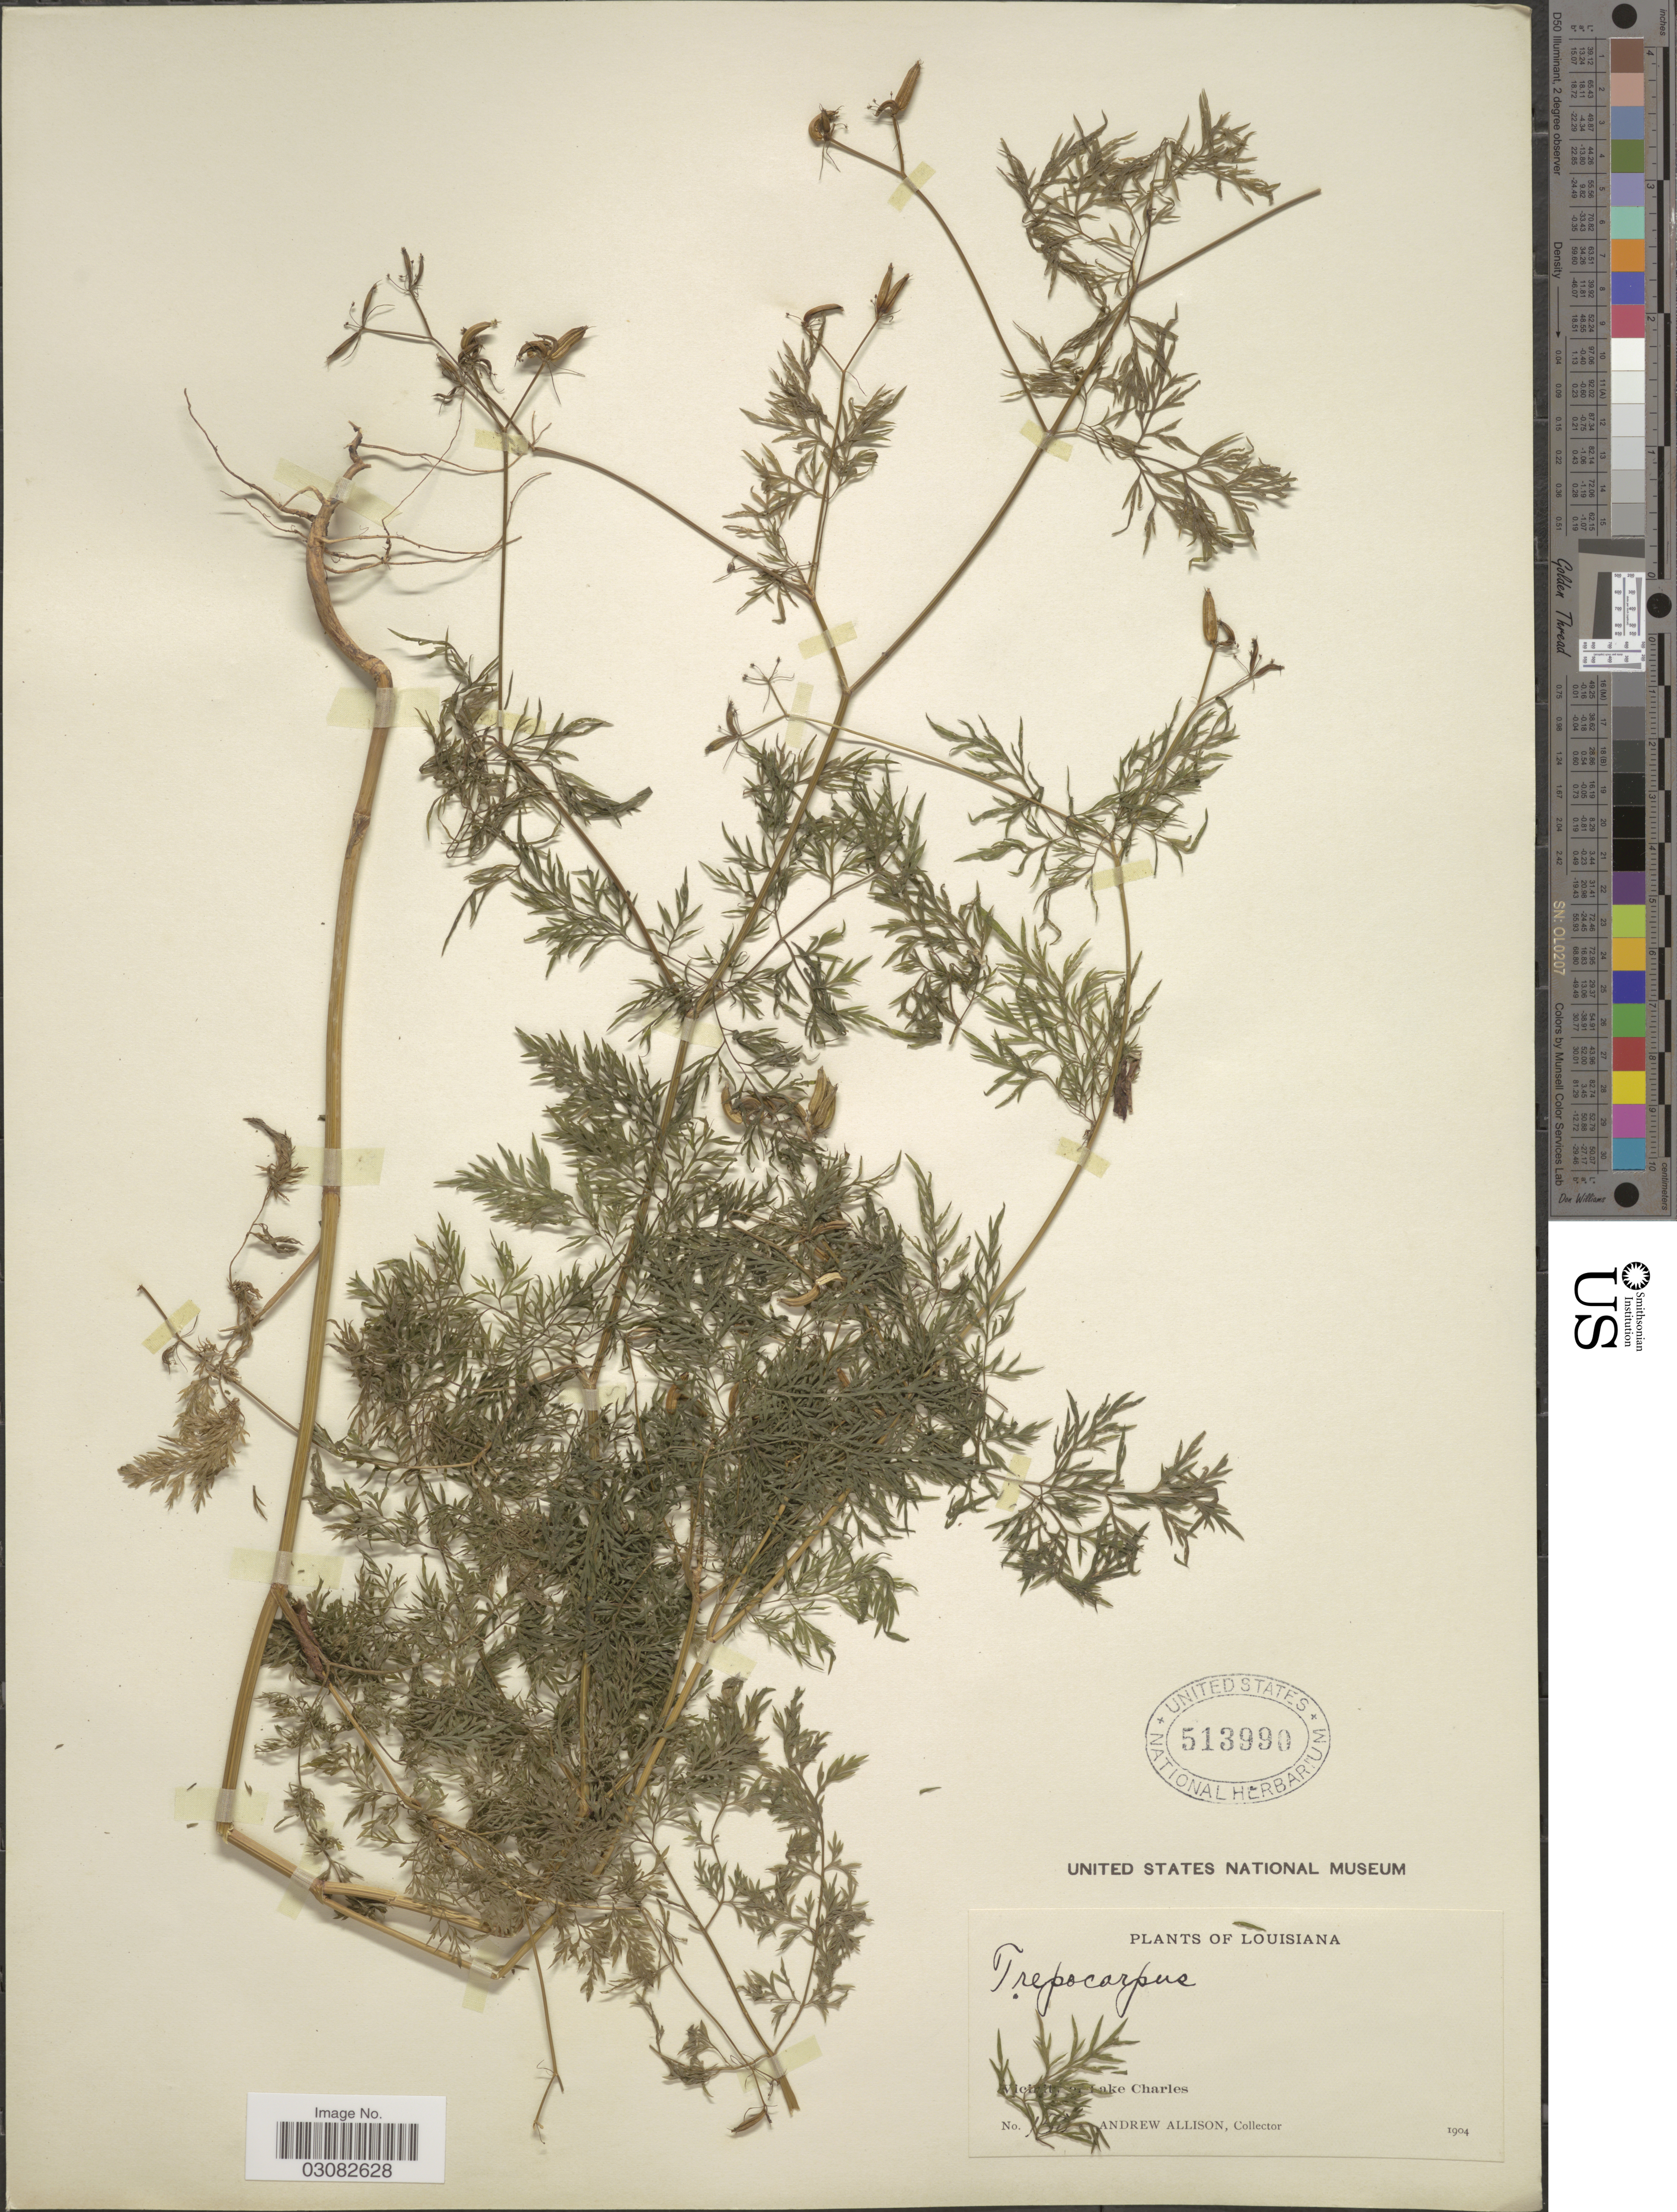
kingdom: Plantae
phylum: Tracheophyta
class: Magnoliopsida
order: Apiales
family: Apiaceae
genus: Trepocarpus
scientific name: Trepocarpus aethusae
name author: Nutt. ex DC.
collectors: A. Allison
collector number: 1!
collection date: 1904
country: United States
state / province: Louisiana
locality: Vicinity of Lake Charles.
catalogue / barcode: US 513990